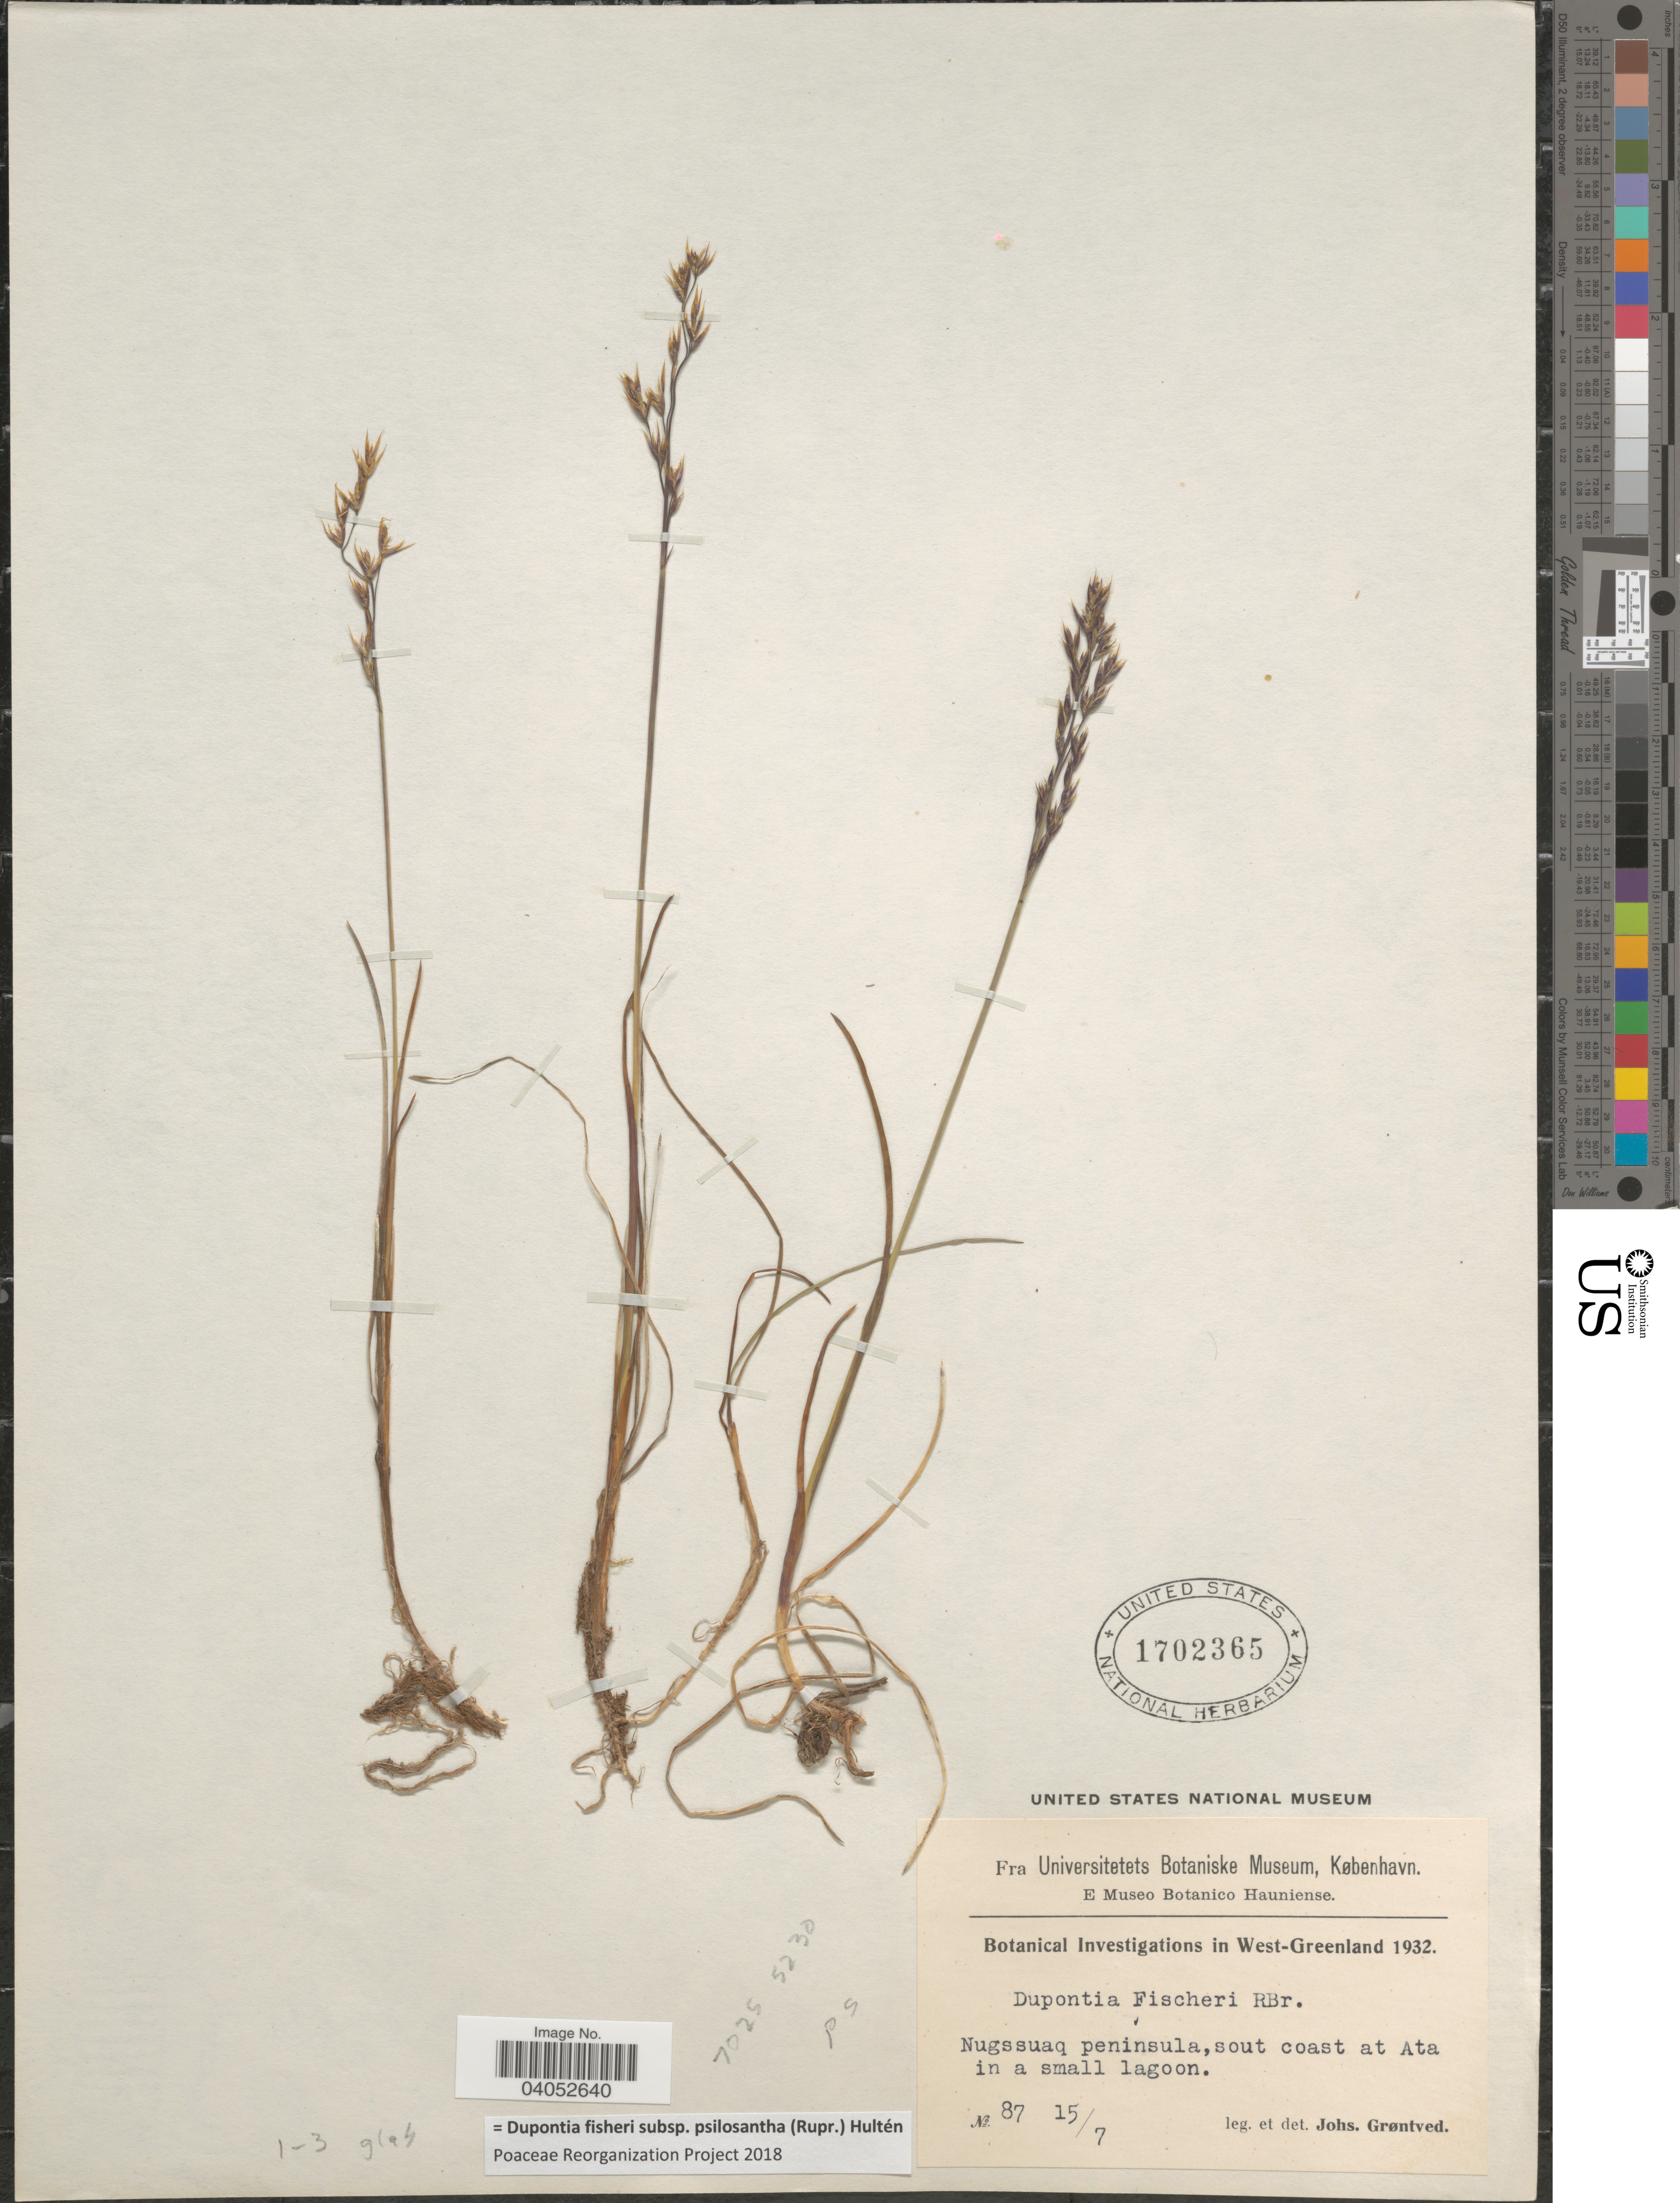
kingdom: Plantae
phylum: Tracheophyta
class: Liliopsida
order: Poales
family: Poaceae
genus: Dupontia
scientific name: Dupontia fisheri subsp. psilosantha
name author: (Rupr.) Hultén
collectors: J. Grøntved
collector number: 87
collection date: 1932-07-15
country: Greenland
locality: West-Greenland. Nugssuaq peninsula, sout coast at Ata in a small lagoon.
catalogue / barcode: US 1702365